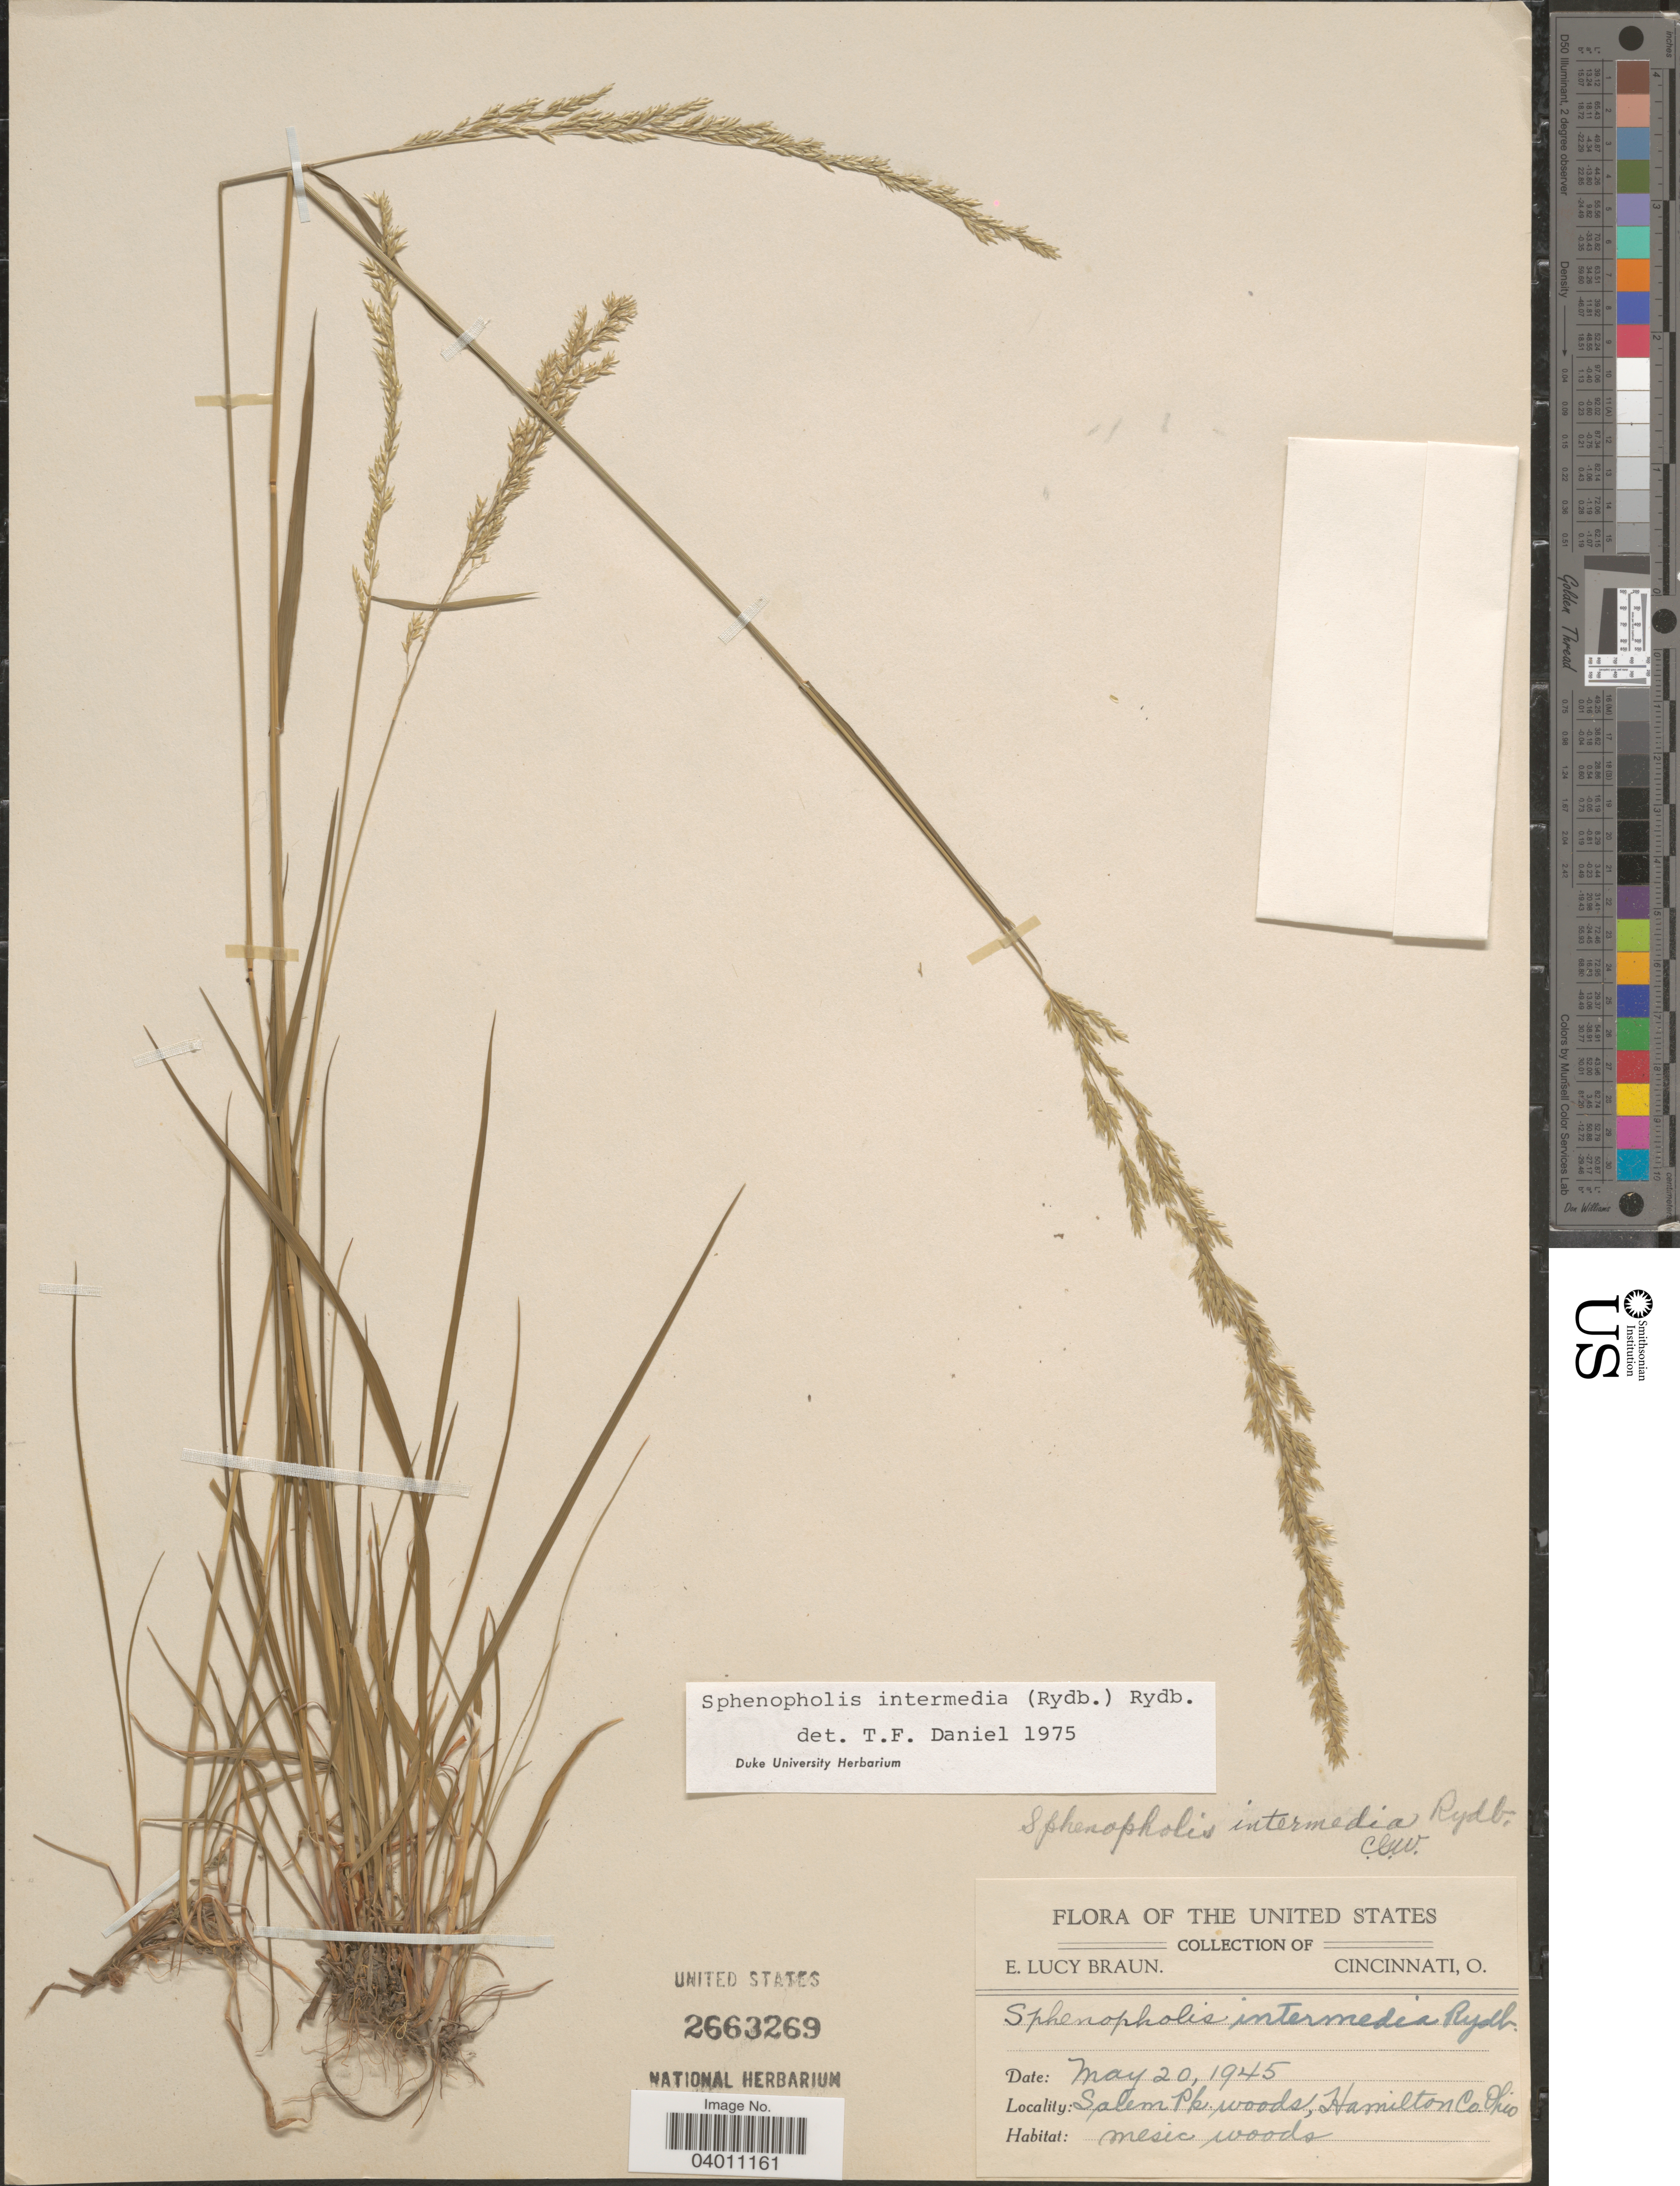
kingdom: Plantae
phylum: Tracheophyta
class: Liliopsida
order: Poales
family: Poaceae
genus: Sphenopholis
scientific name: Sphenopholis intermedia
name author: (Rydb.) Rydb.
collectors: E. L. Braun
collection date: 1945-05-20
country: United States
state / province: Ohio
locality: Salem Pk. woods, Hamilton Co.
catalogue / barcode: US 2663269